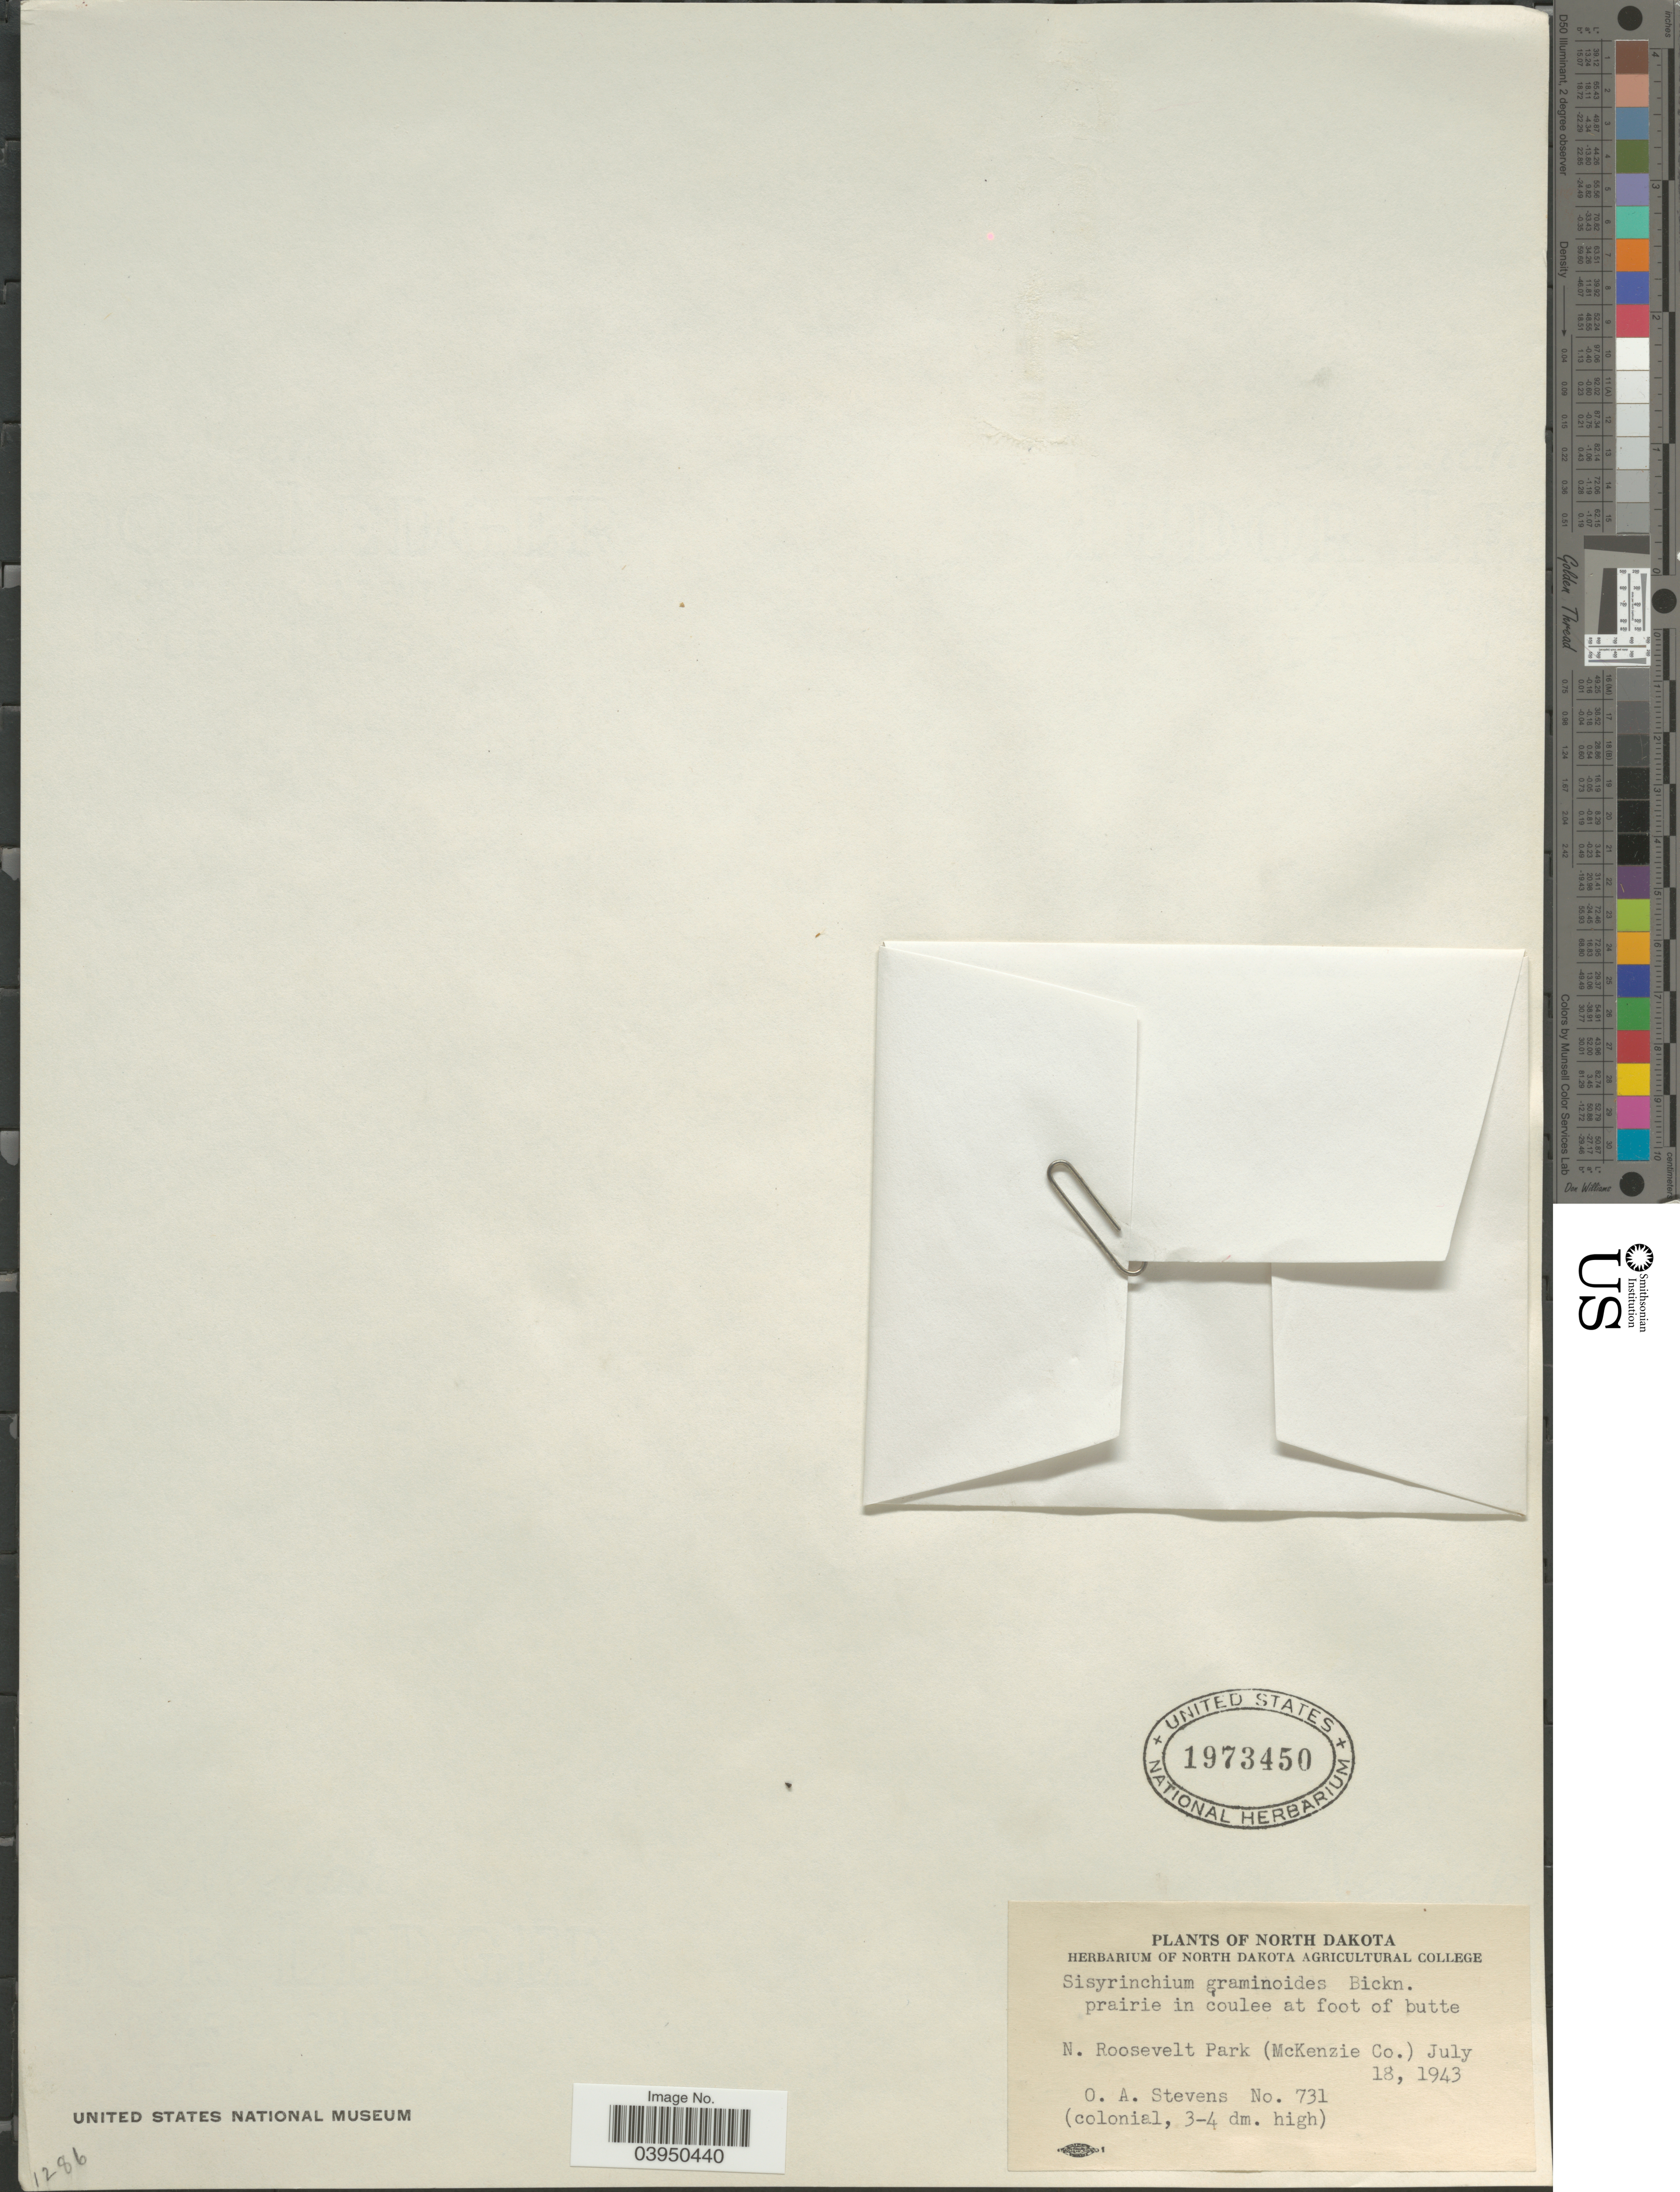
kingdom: Plantae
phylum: Tracheophyta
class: Liliopsida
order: Asparagales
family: Iridaceae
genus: Sisyrinchium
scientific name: Sisyrinchium angustifolium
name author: Mill.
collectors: O. A. Stevens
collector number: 731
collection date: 1943-07-18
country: United States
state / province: North Dakota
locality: N. Roosevelt Park (McKenzie Co.).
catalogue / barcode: US 1973450